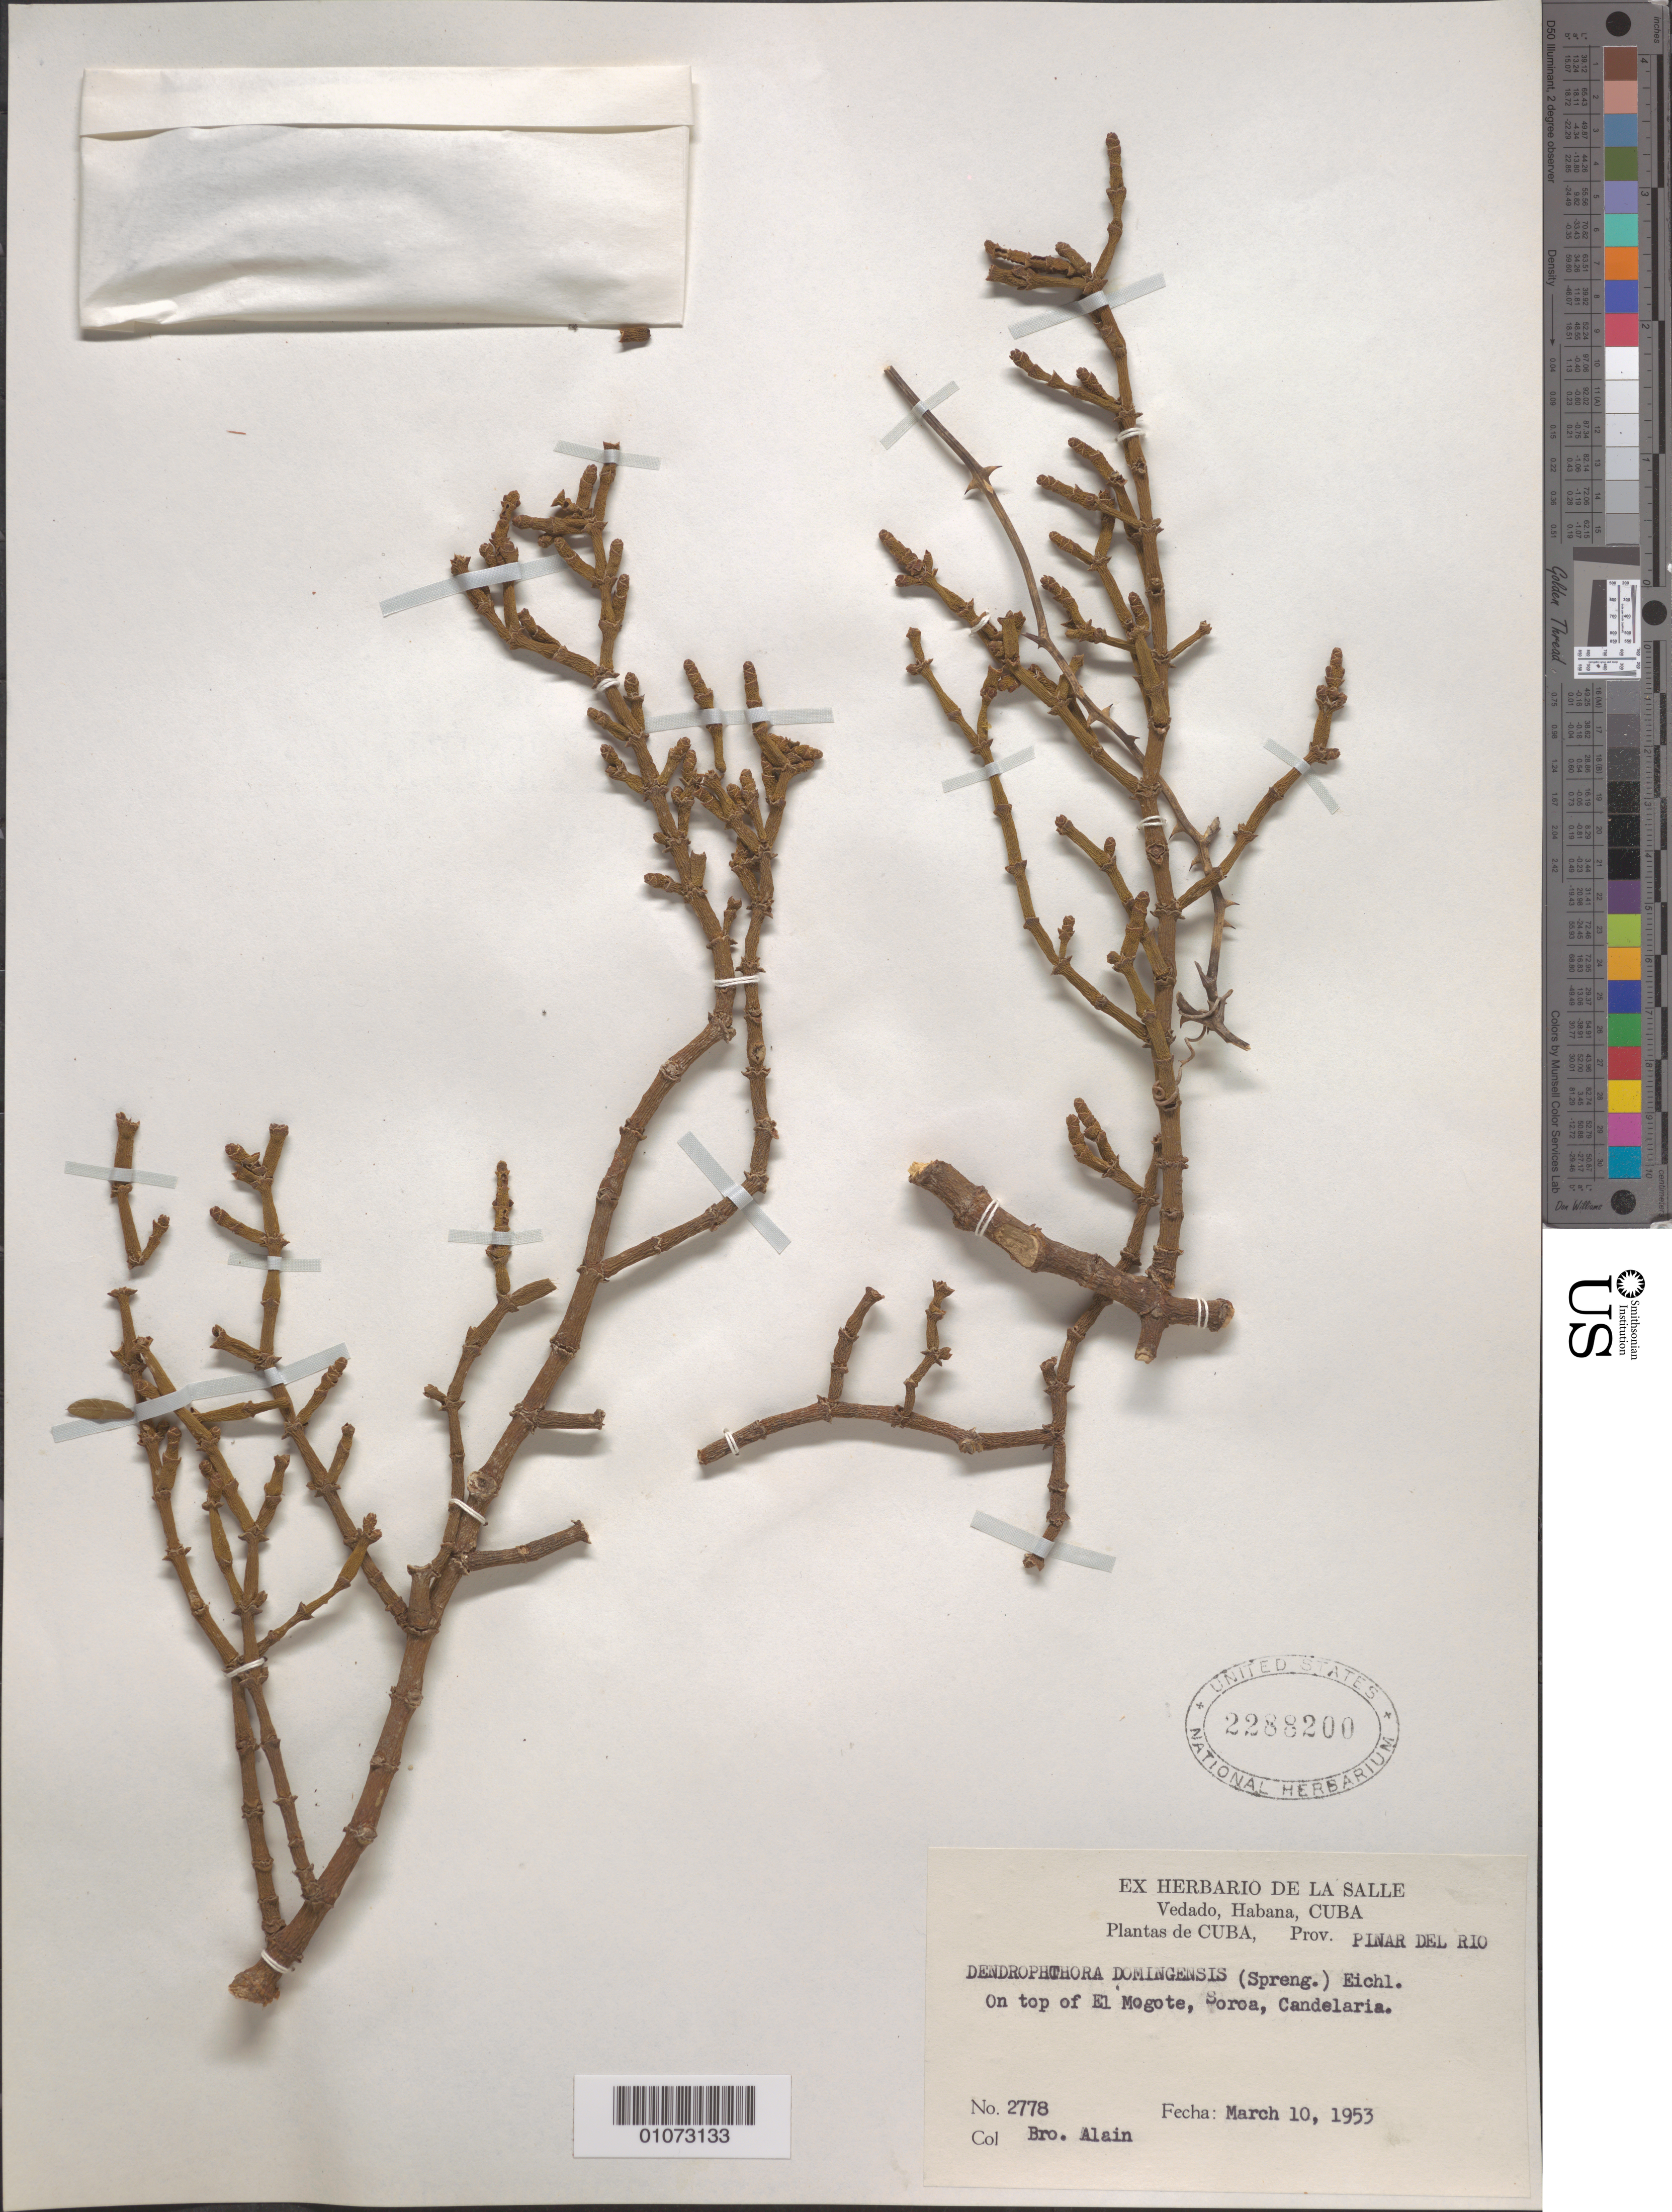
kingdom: Plantae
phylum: Tracheophyta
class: Magnoliopsida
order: Santalales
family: Viscaceae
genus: Dendrophthora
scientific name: Dendrophthora domingensis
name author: (Spreng.) Eichler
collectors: A. H. Liogier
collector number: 2778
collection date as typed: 10 Mar 1953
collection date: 1953-03-10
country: Cuba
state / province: Pinar del Rio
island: Cuba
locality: On top of ElMogote, Soroa, Candelaria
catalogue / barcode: US 2288200